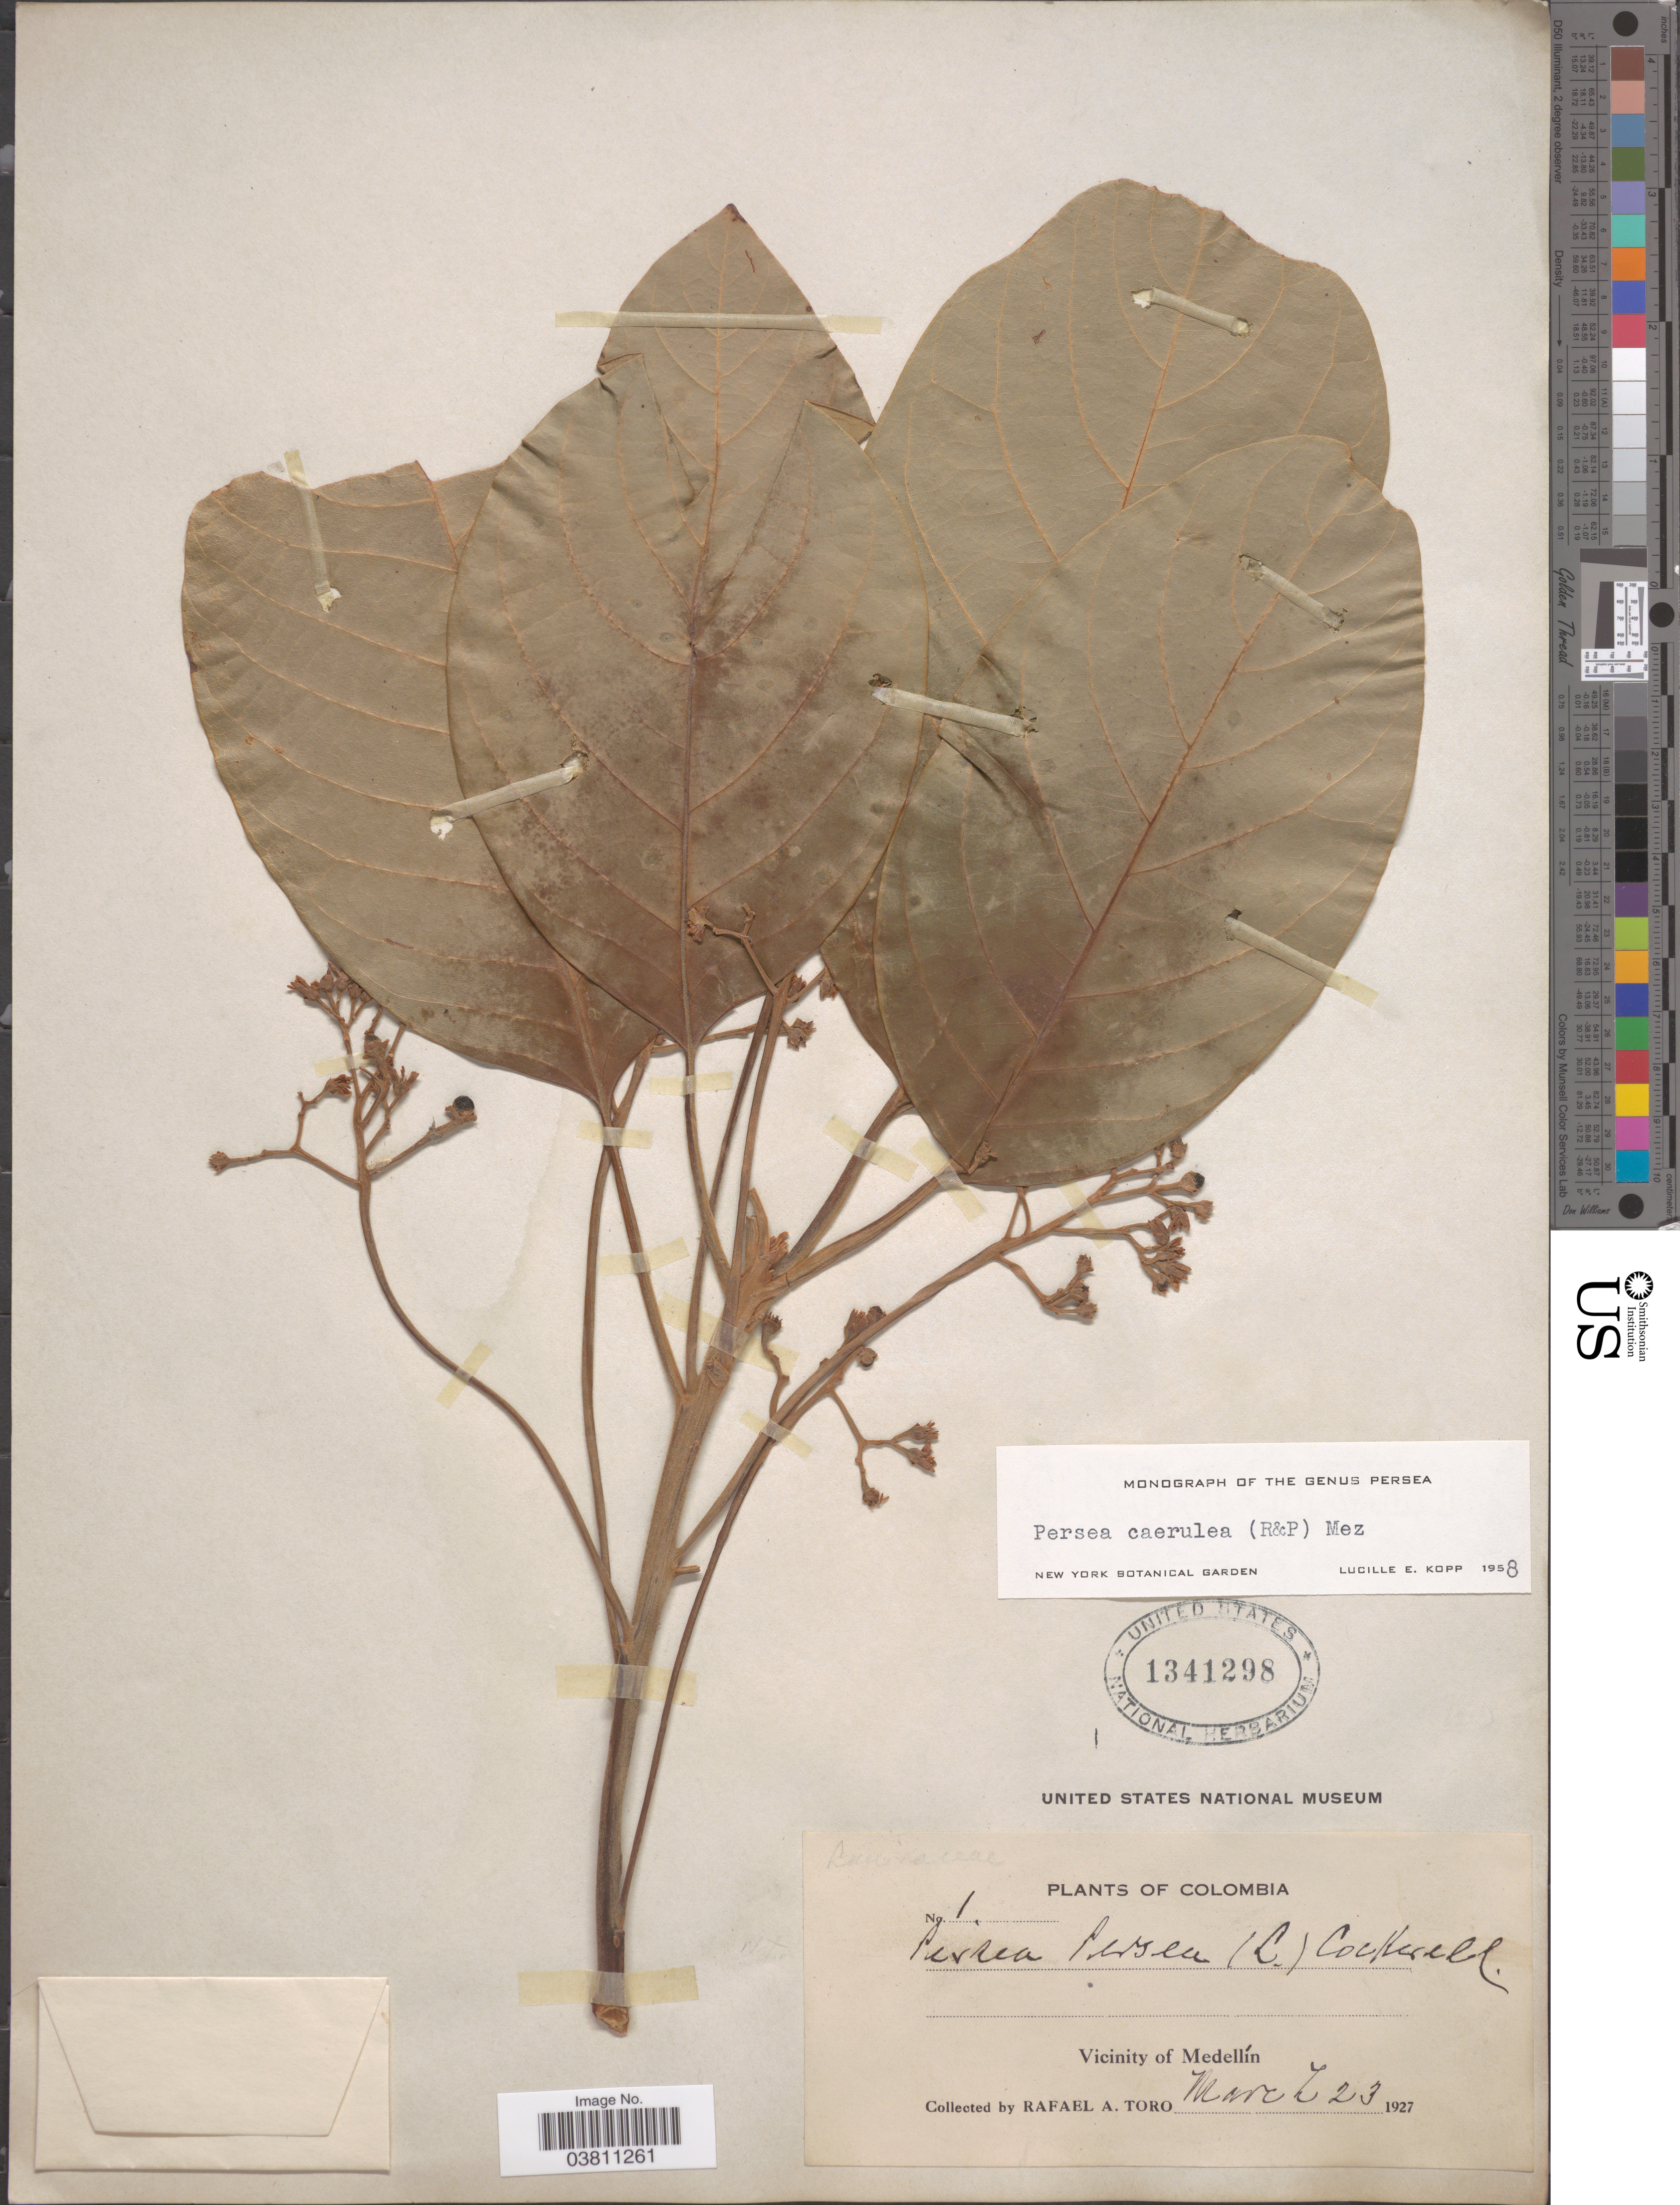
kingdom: Plantae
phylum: Tracheophyta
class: Magnoliopsida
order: Laurales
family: Lauraceae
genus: Persea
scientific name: Persea caerulea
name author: (Ruiz & Pav.) Mez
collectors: R. A. Toro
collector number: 1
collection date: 1927-03-23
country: Colombia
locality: Vicinity of Medellín.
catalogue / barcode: US 1341298